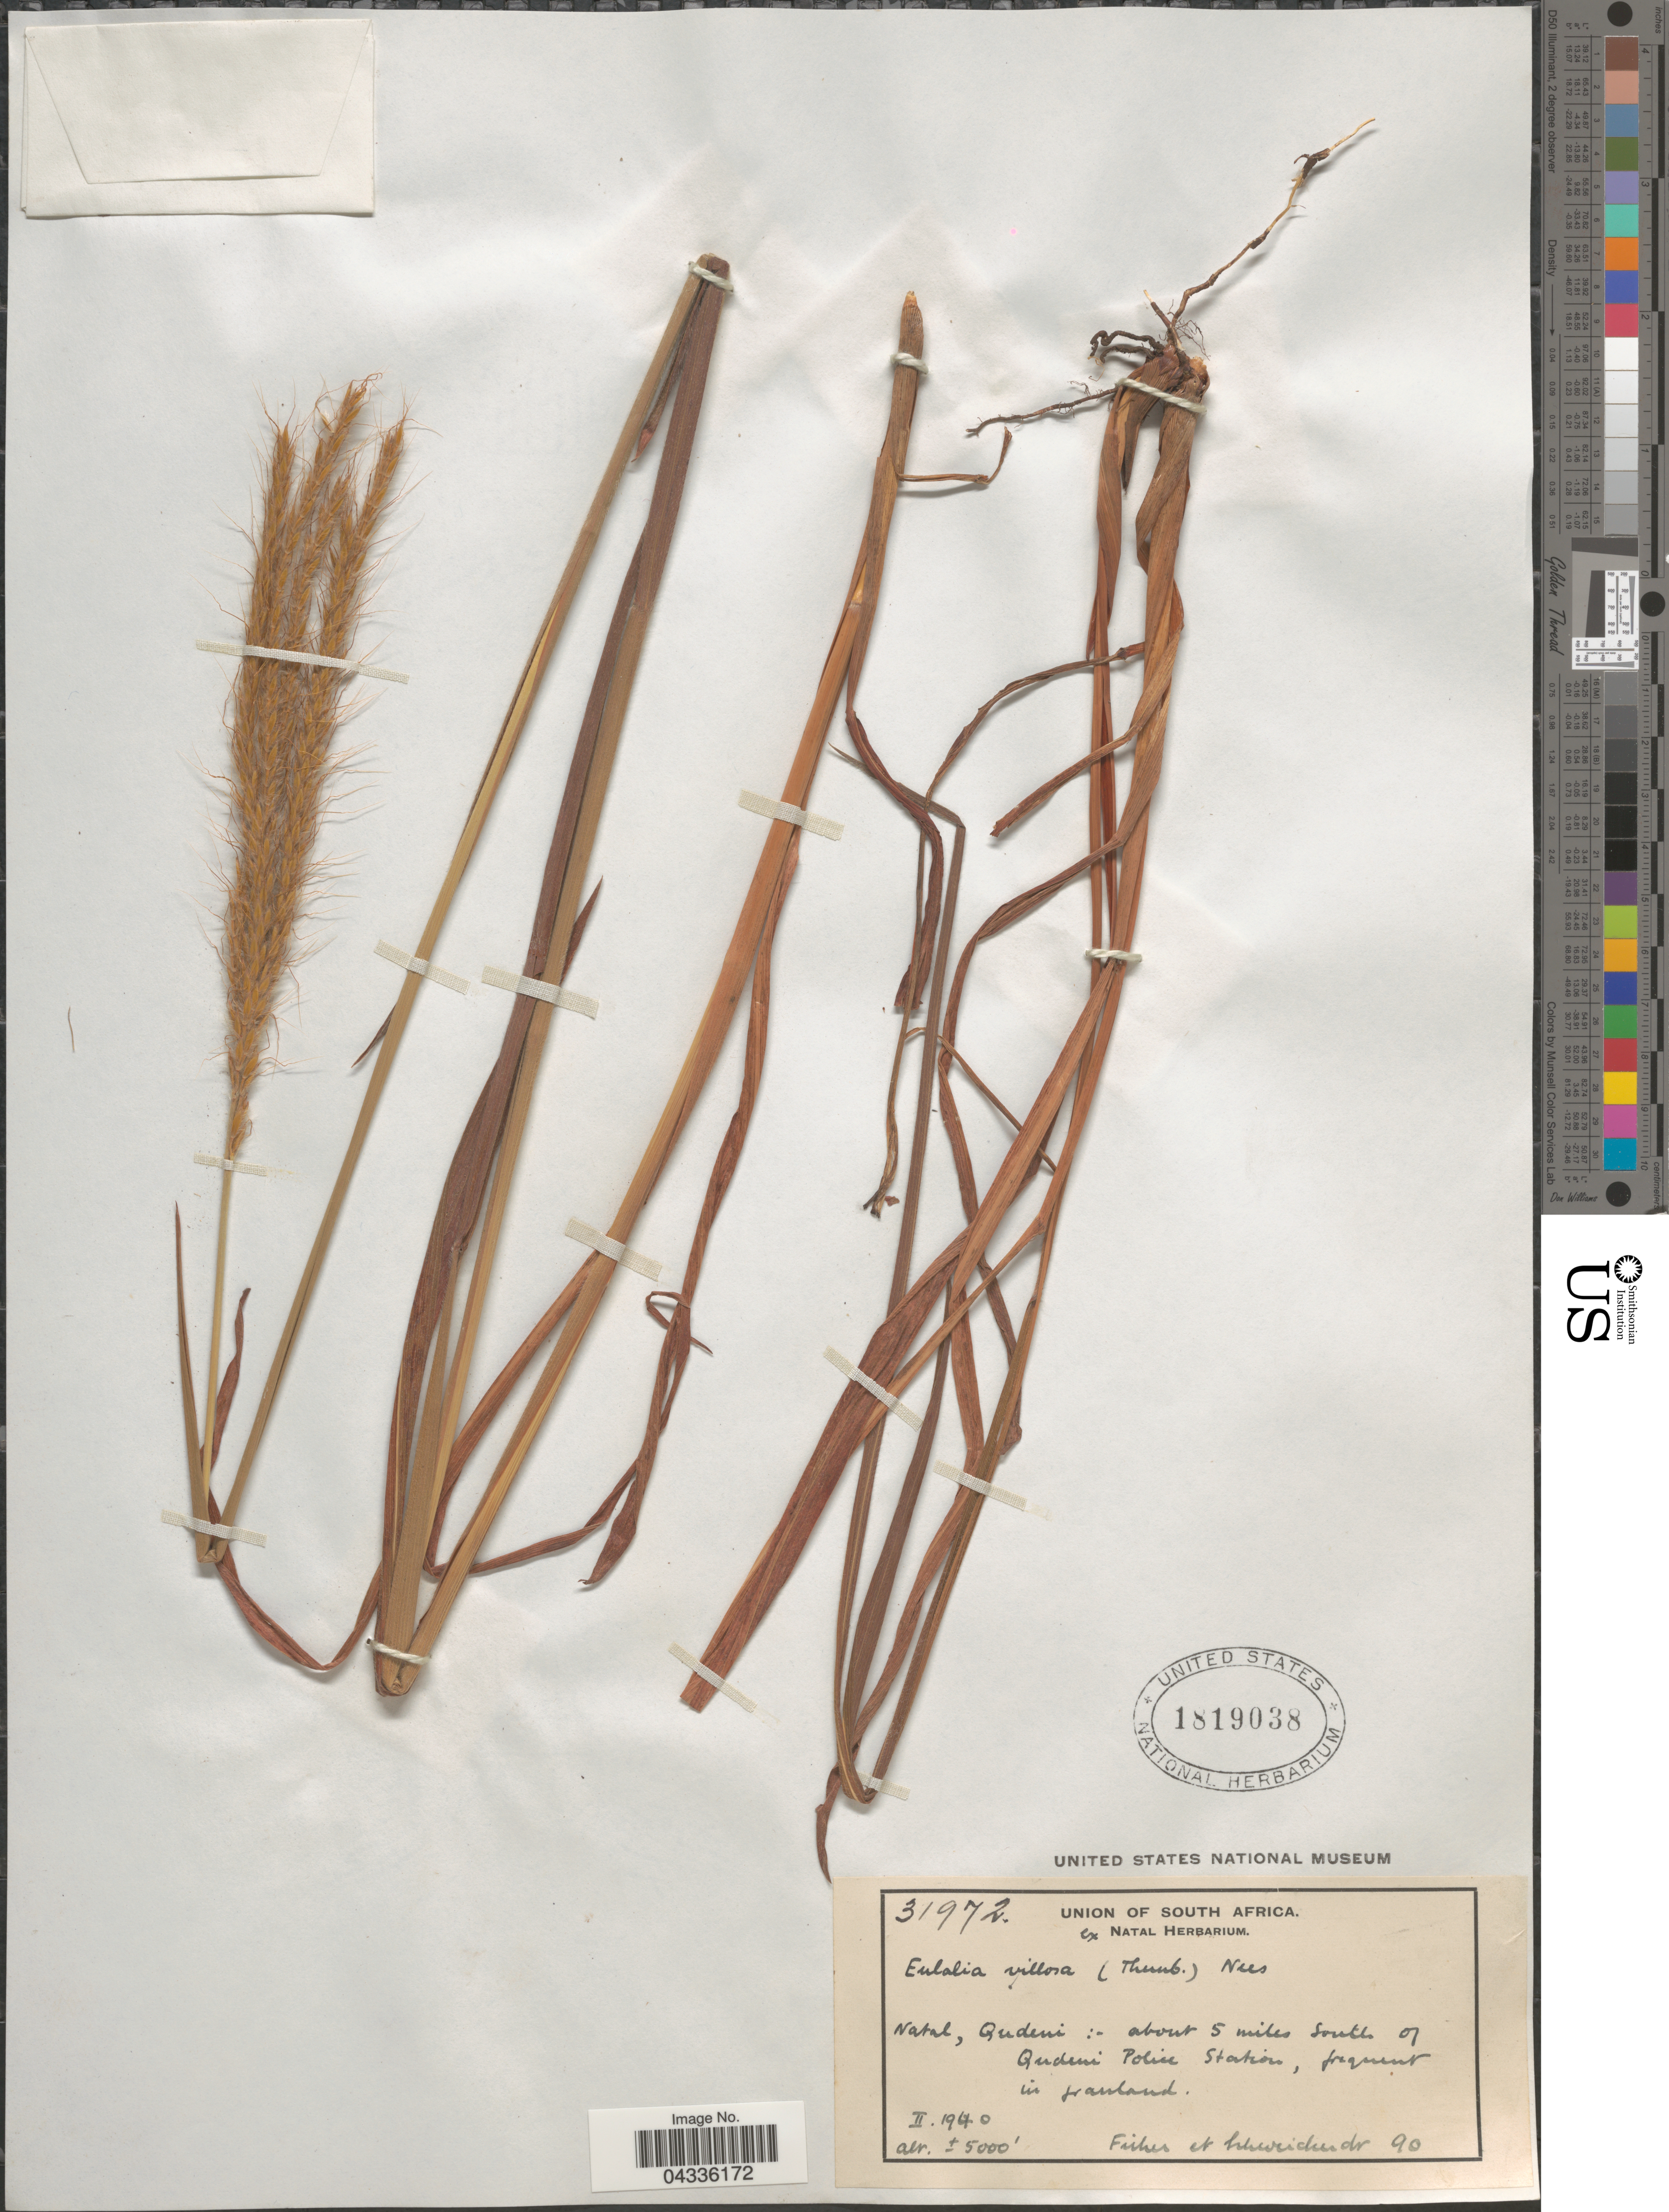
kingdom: Plantae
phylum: Tracheophyta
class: Liliopsida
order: Poales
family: Poaceae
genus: Eulalia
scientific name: Eulalia villosa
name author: (Thunb.) Nees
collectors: -- Fisher & -. Schweickerdt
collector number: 90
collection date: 1940-02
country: South Africa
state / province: KwaZulu-Natal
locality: Natal, Qudeni: - about 5 miles South of Qudeni Police Station.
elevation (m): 1524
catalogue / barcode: US 1819038